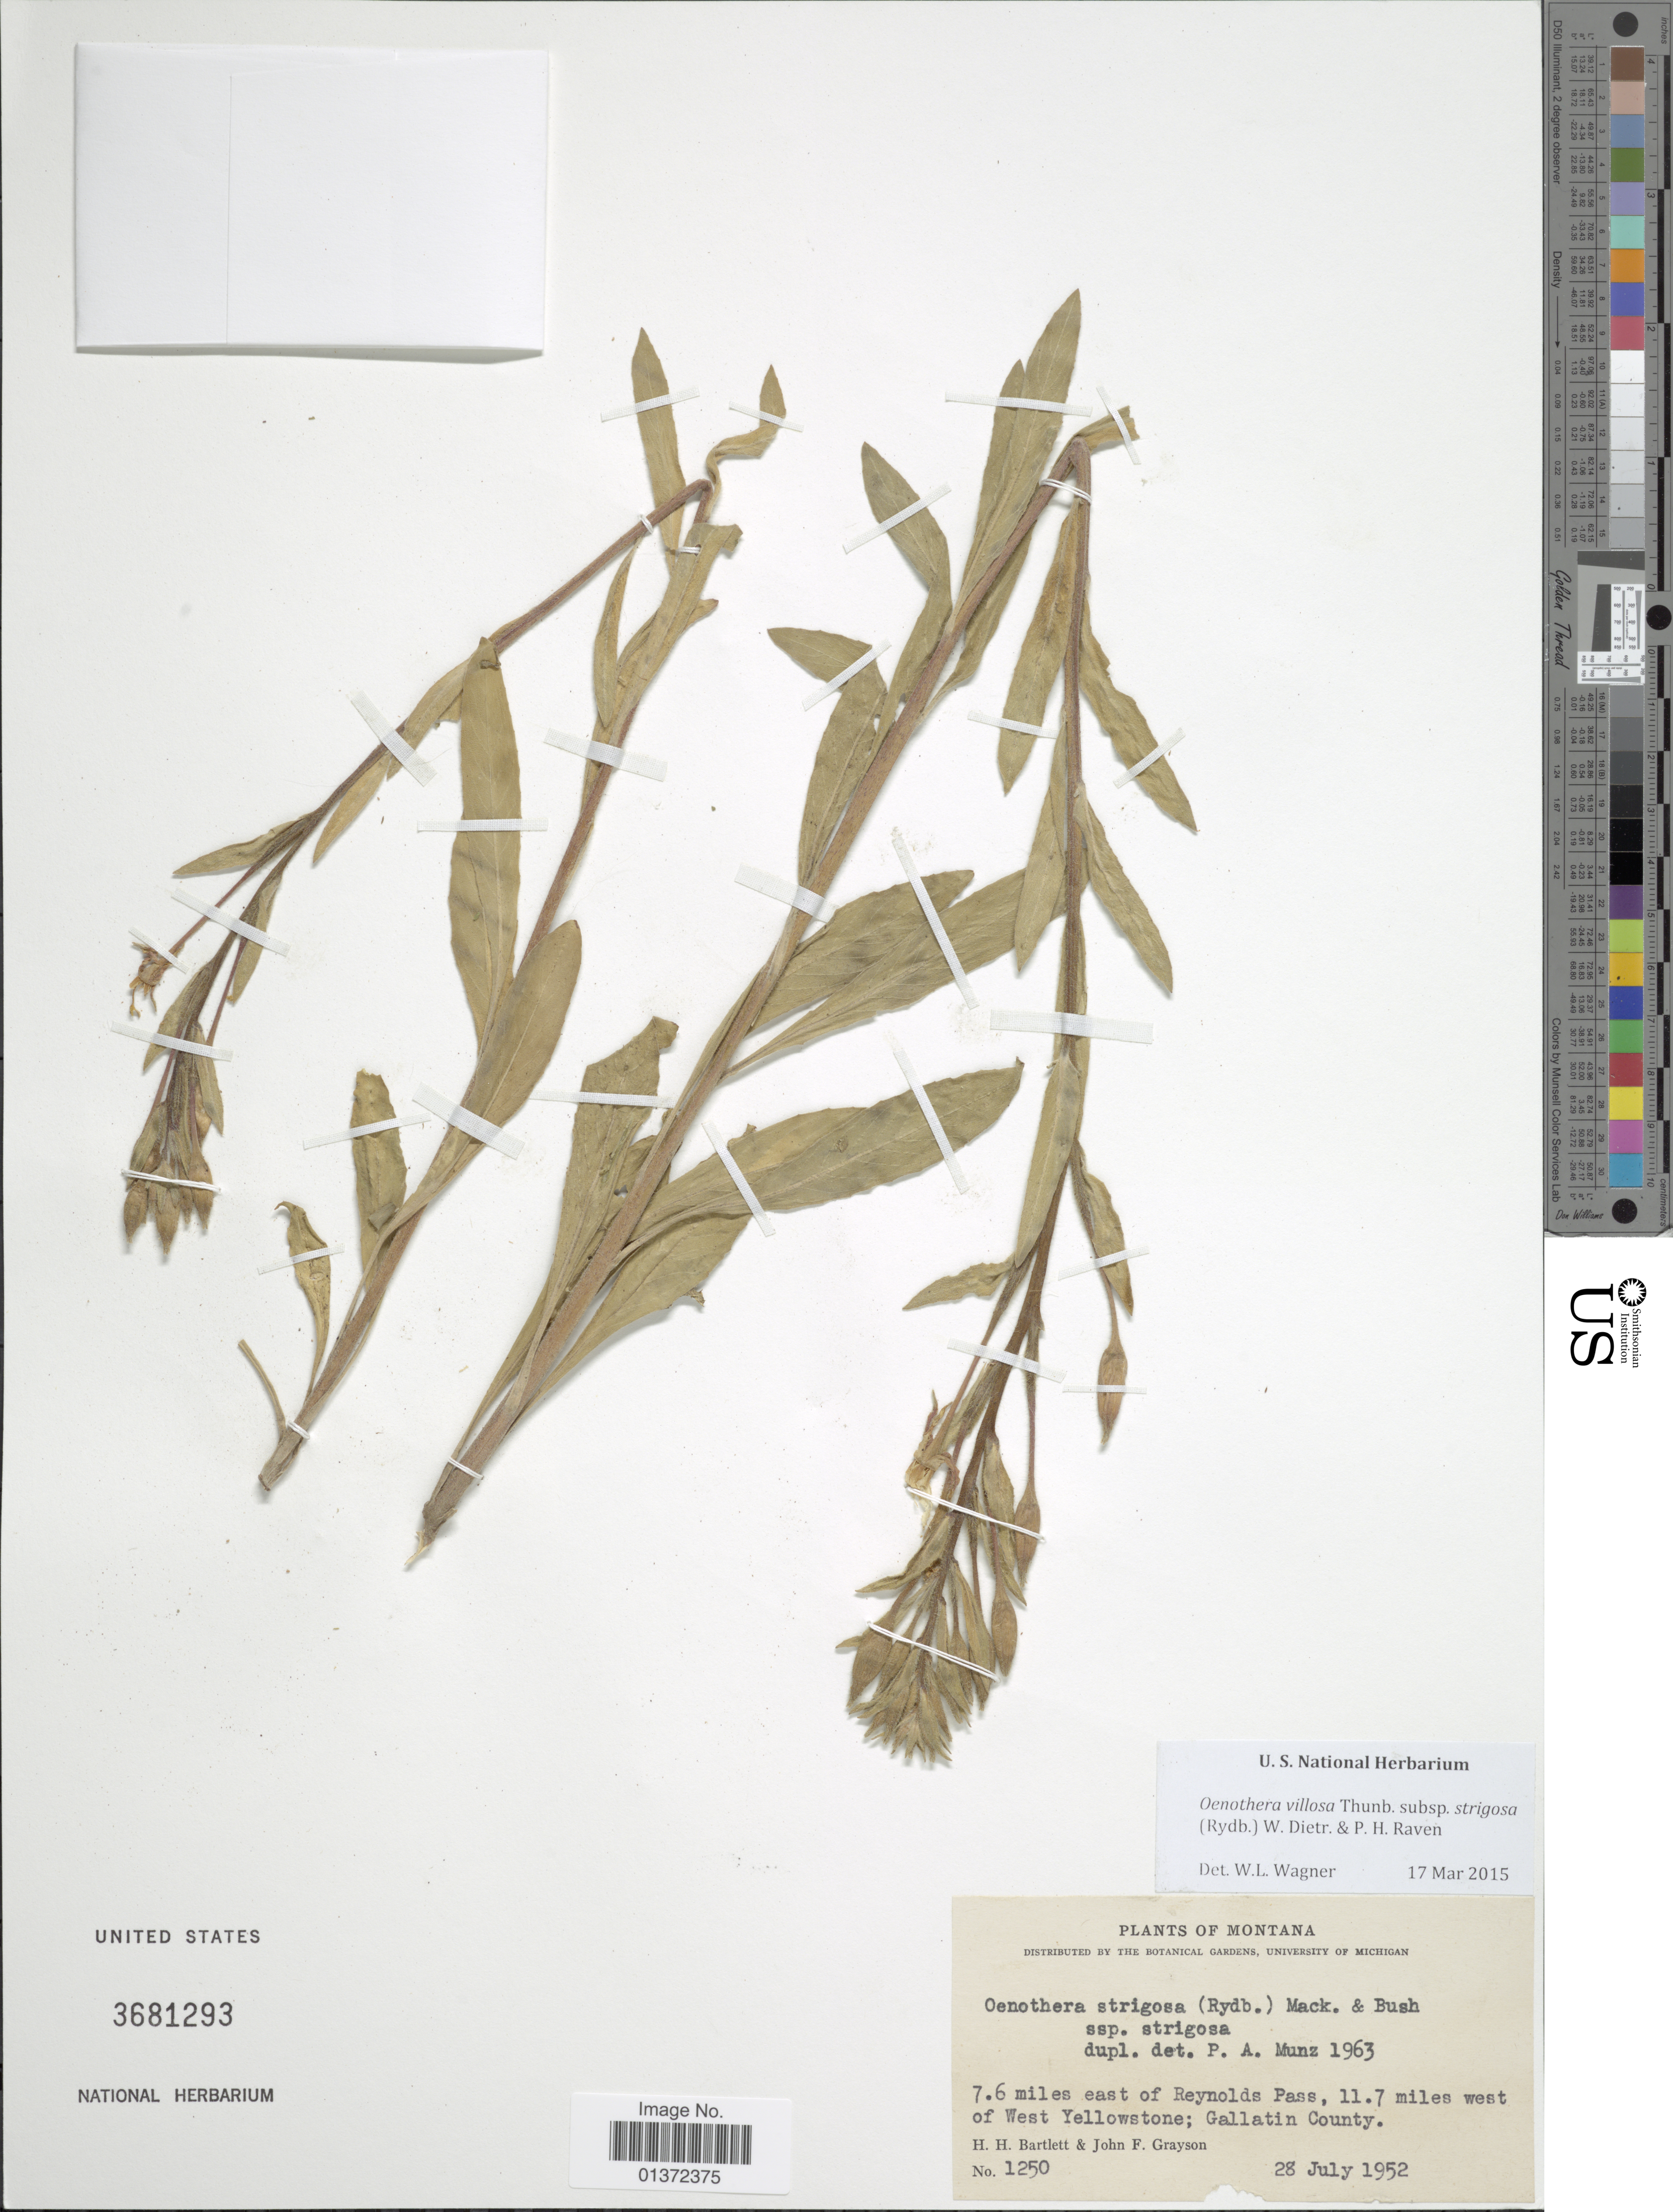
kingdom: Plantae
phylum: Tracheophyta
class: Magnoliopsida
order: Myrtales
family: Onagraceae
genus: Oenothera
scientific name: Oenothera villosa subsp. strigosa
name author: (Rydb.) W. Dietr. & P.H. Raven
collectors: H. H. Bartlett & J. Grayson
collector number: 1250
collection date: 1952-07-28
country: United States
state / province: Montana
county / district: Gallatin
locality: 7.6 miles E of Reynolds Pass, 11.7 miles east of West Yellowstone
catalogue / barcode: US 3681293